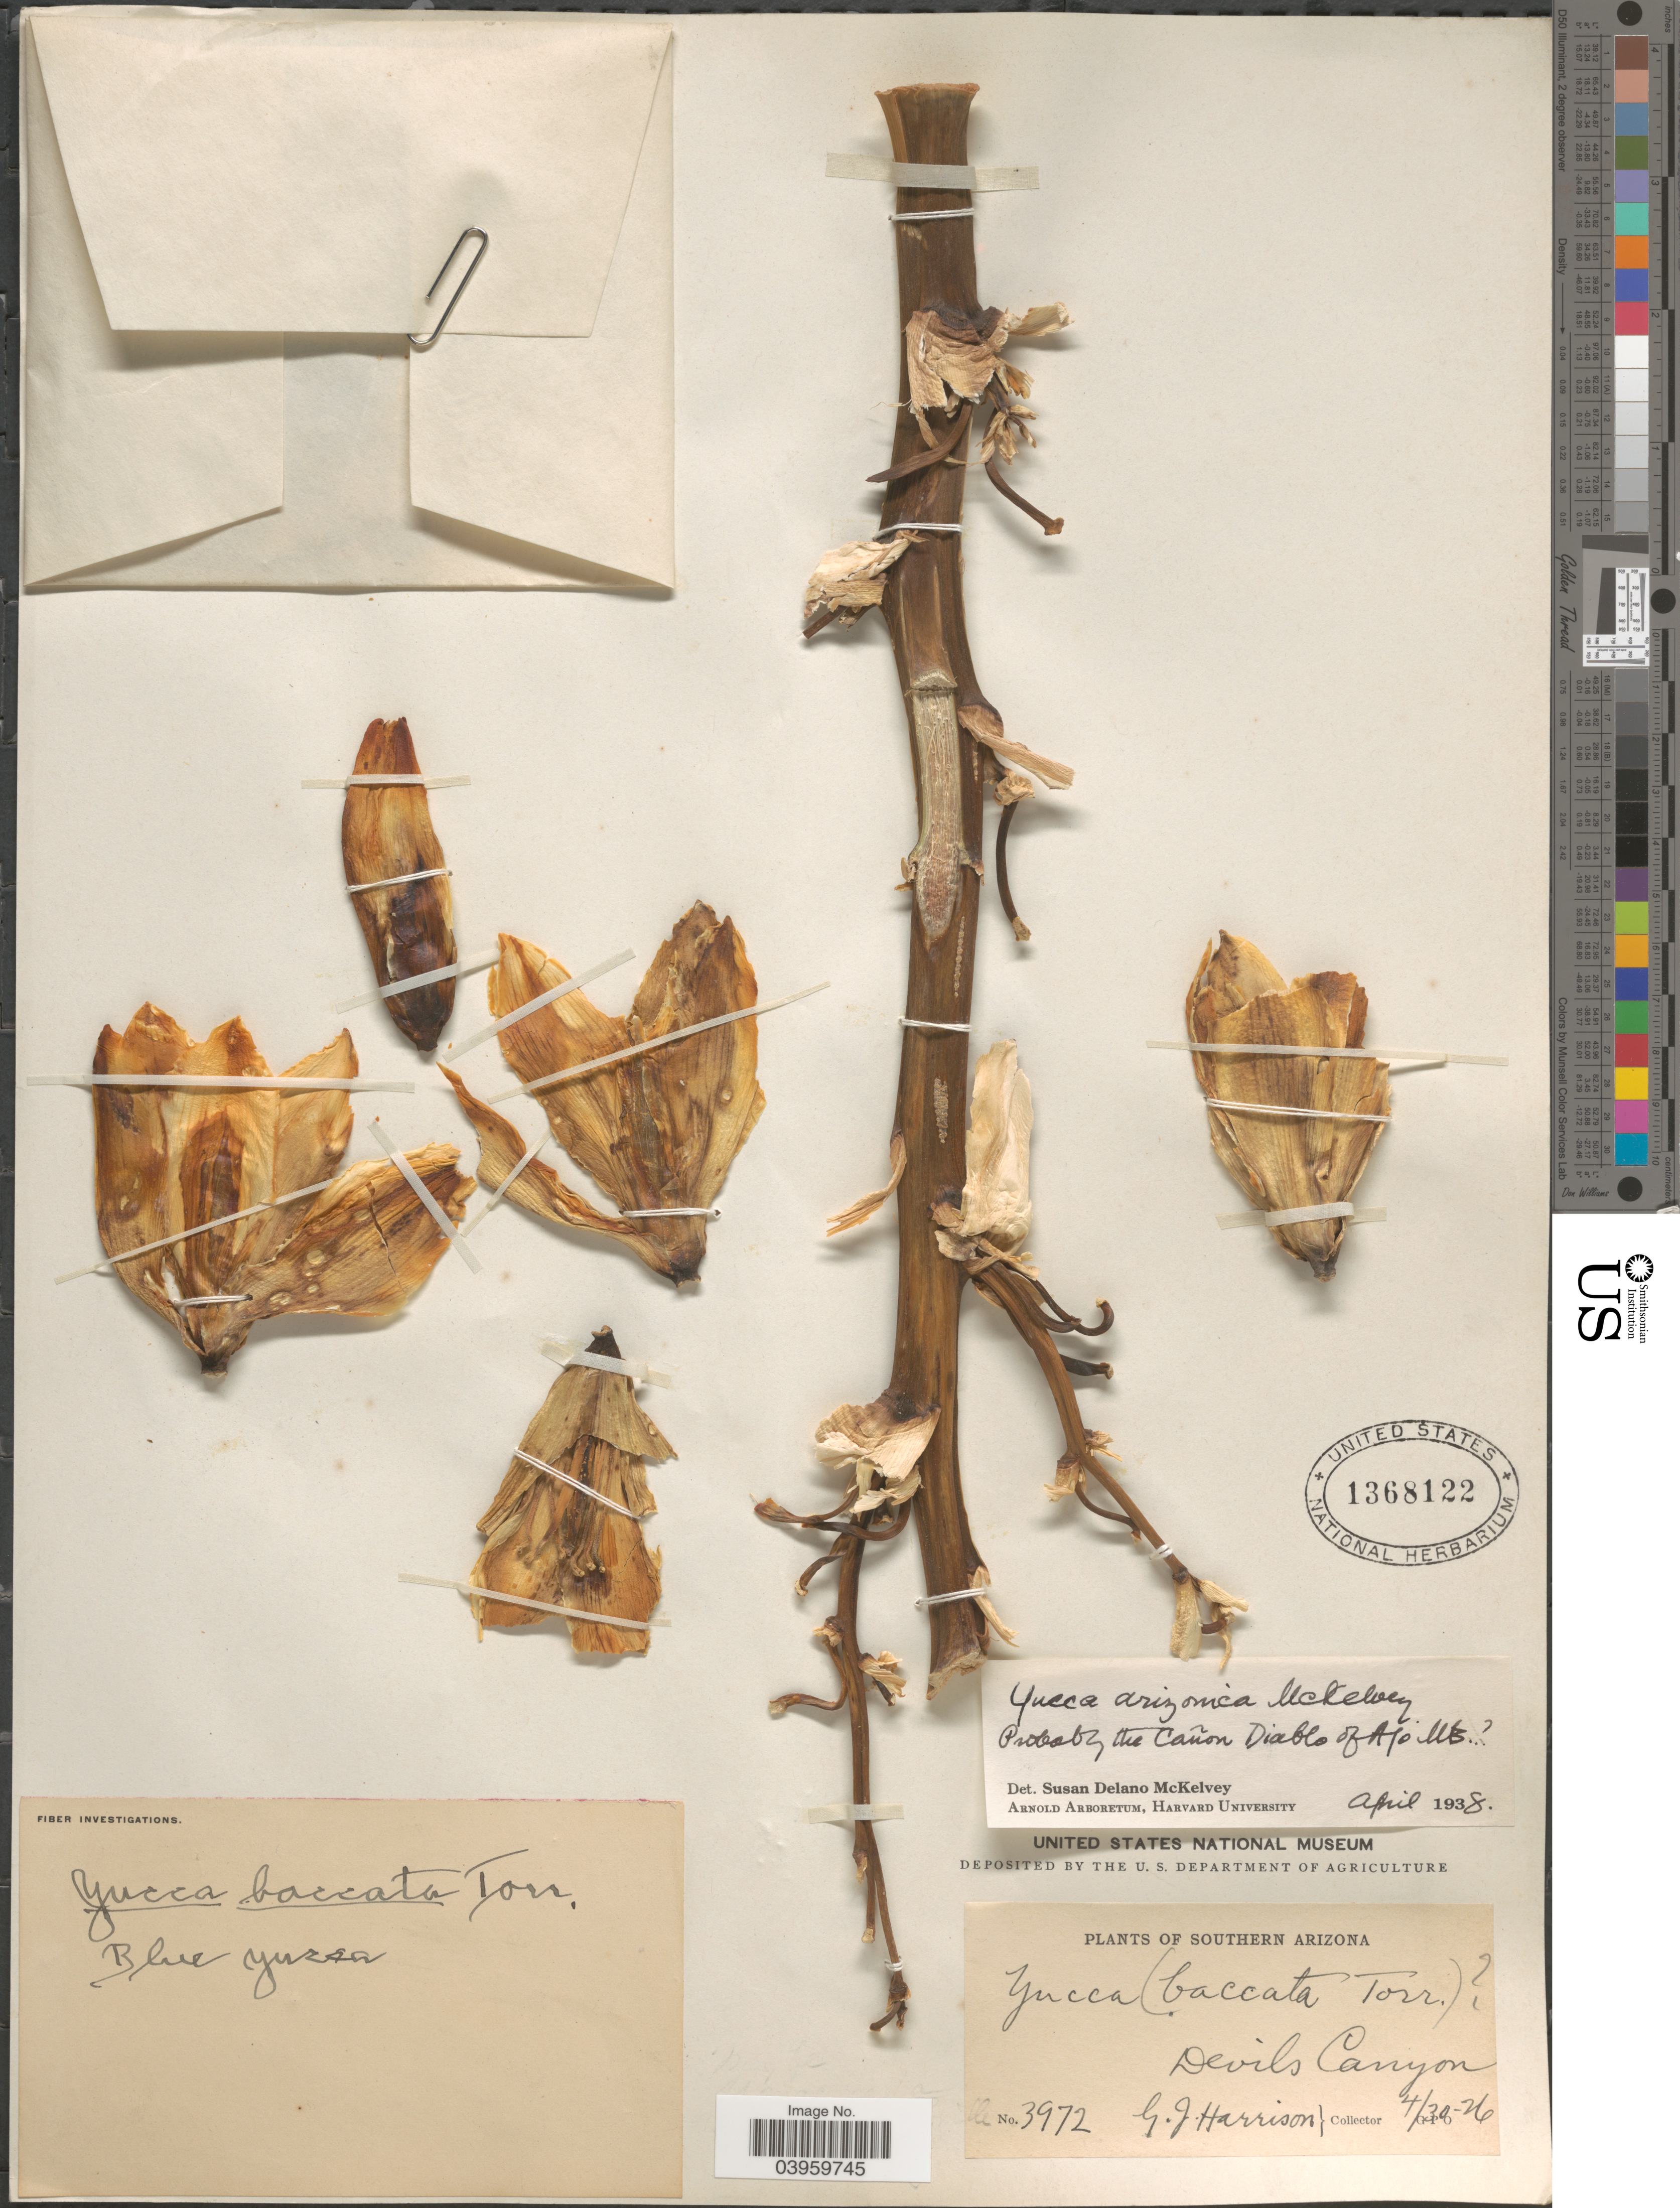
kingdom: Plantae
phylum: Tracheophyta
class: Liliopsida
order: Asparagales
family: Asparagaceae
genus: Yucca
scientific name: Yucca arizonica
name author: McKelvey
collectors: G. J. Harrison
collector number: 3972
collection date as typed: Transcribed d/m/y: 30/4/26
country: United States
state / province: Arizona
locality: Southern Arizona. Devils Canyon.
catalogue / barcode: US 1368122